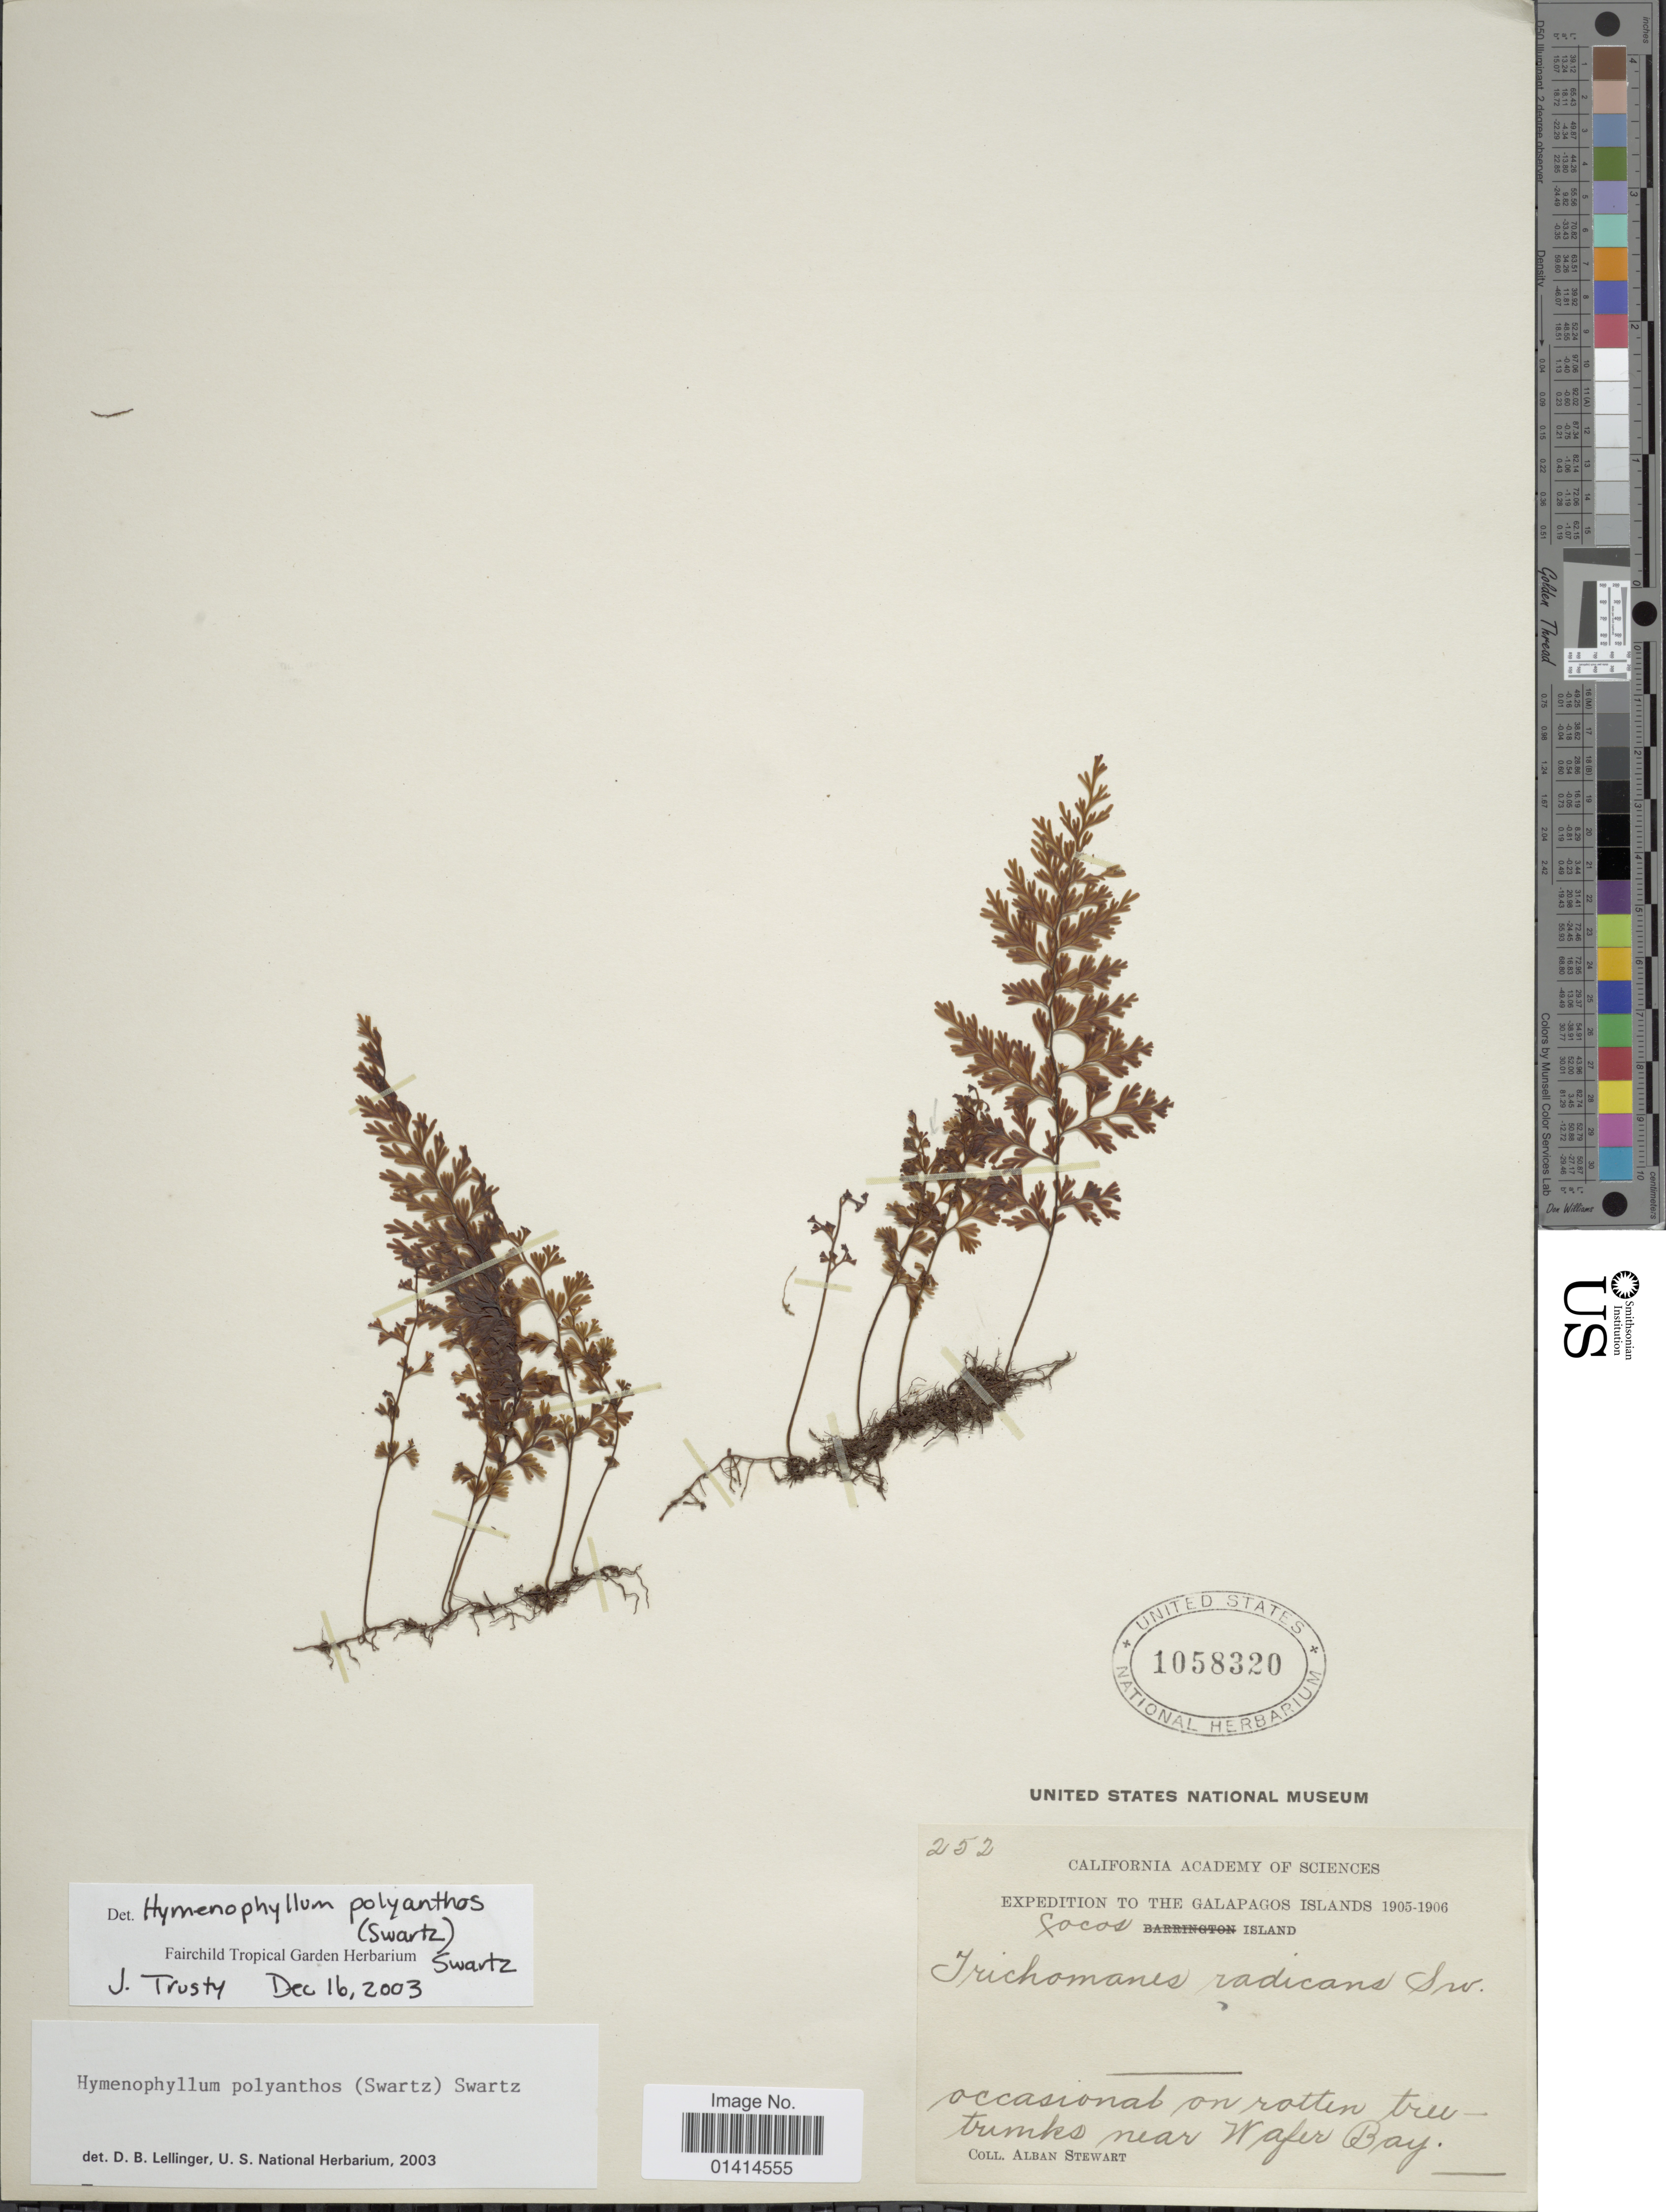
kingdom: Plantae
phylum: Tracheophyta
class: Polypodiopsida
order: Hymenophyllales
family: Hymenophyllaceae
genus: Hymenophyllum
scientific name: Hymenophyllum polyanthos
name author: (Sw.) Sw.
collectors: A. Stewart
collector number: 252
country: Costa Rica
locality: Cocos Islands, occasional on rotten tree-trunks near Wafer Bay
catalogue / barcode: US 1058320